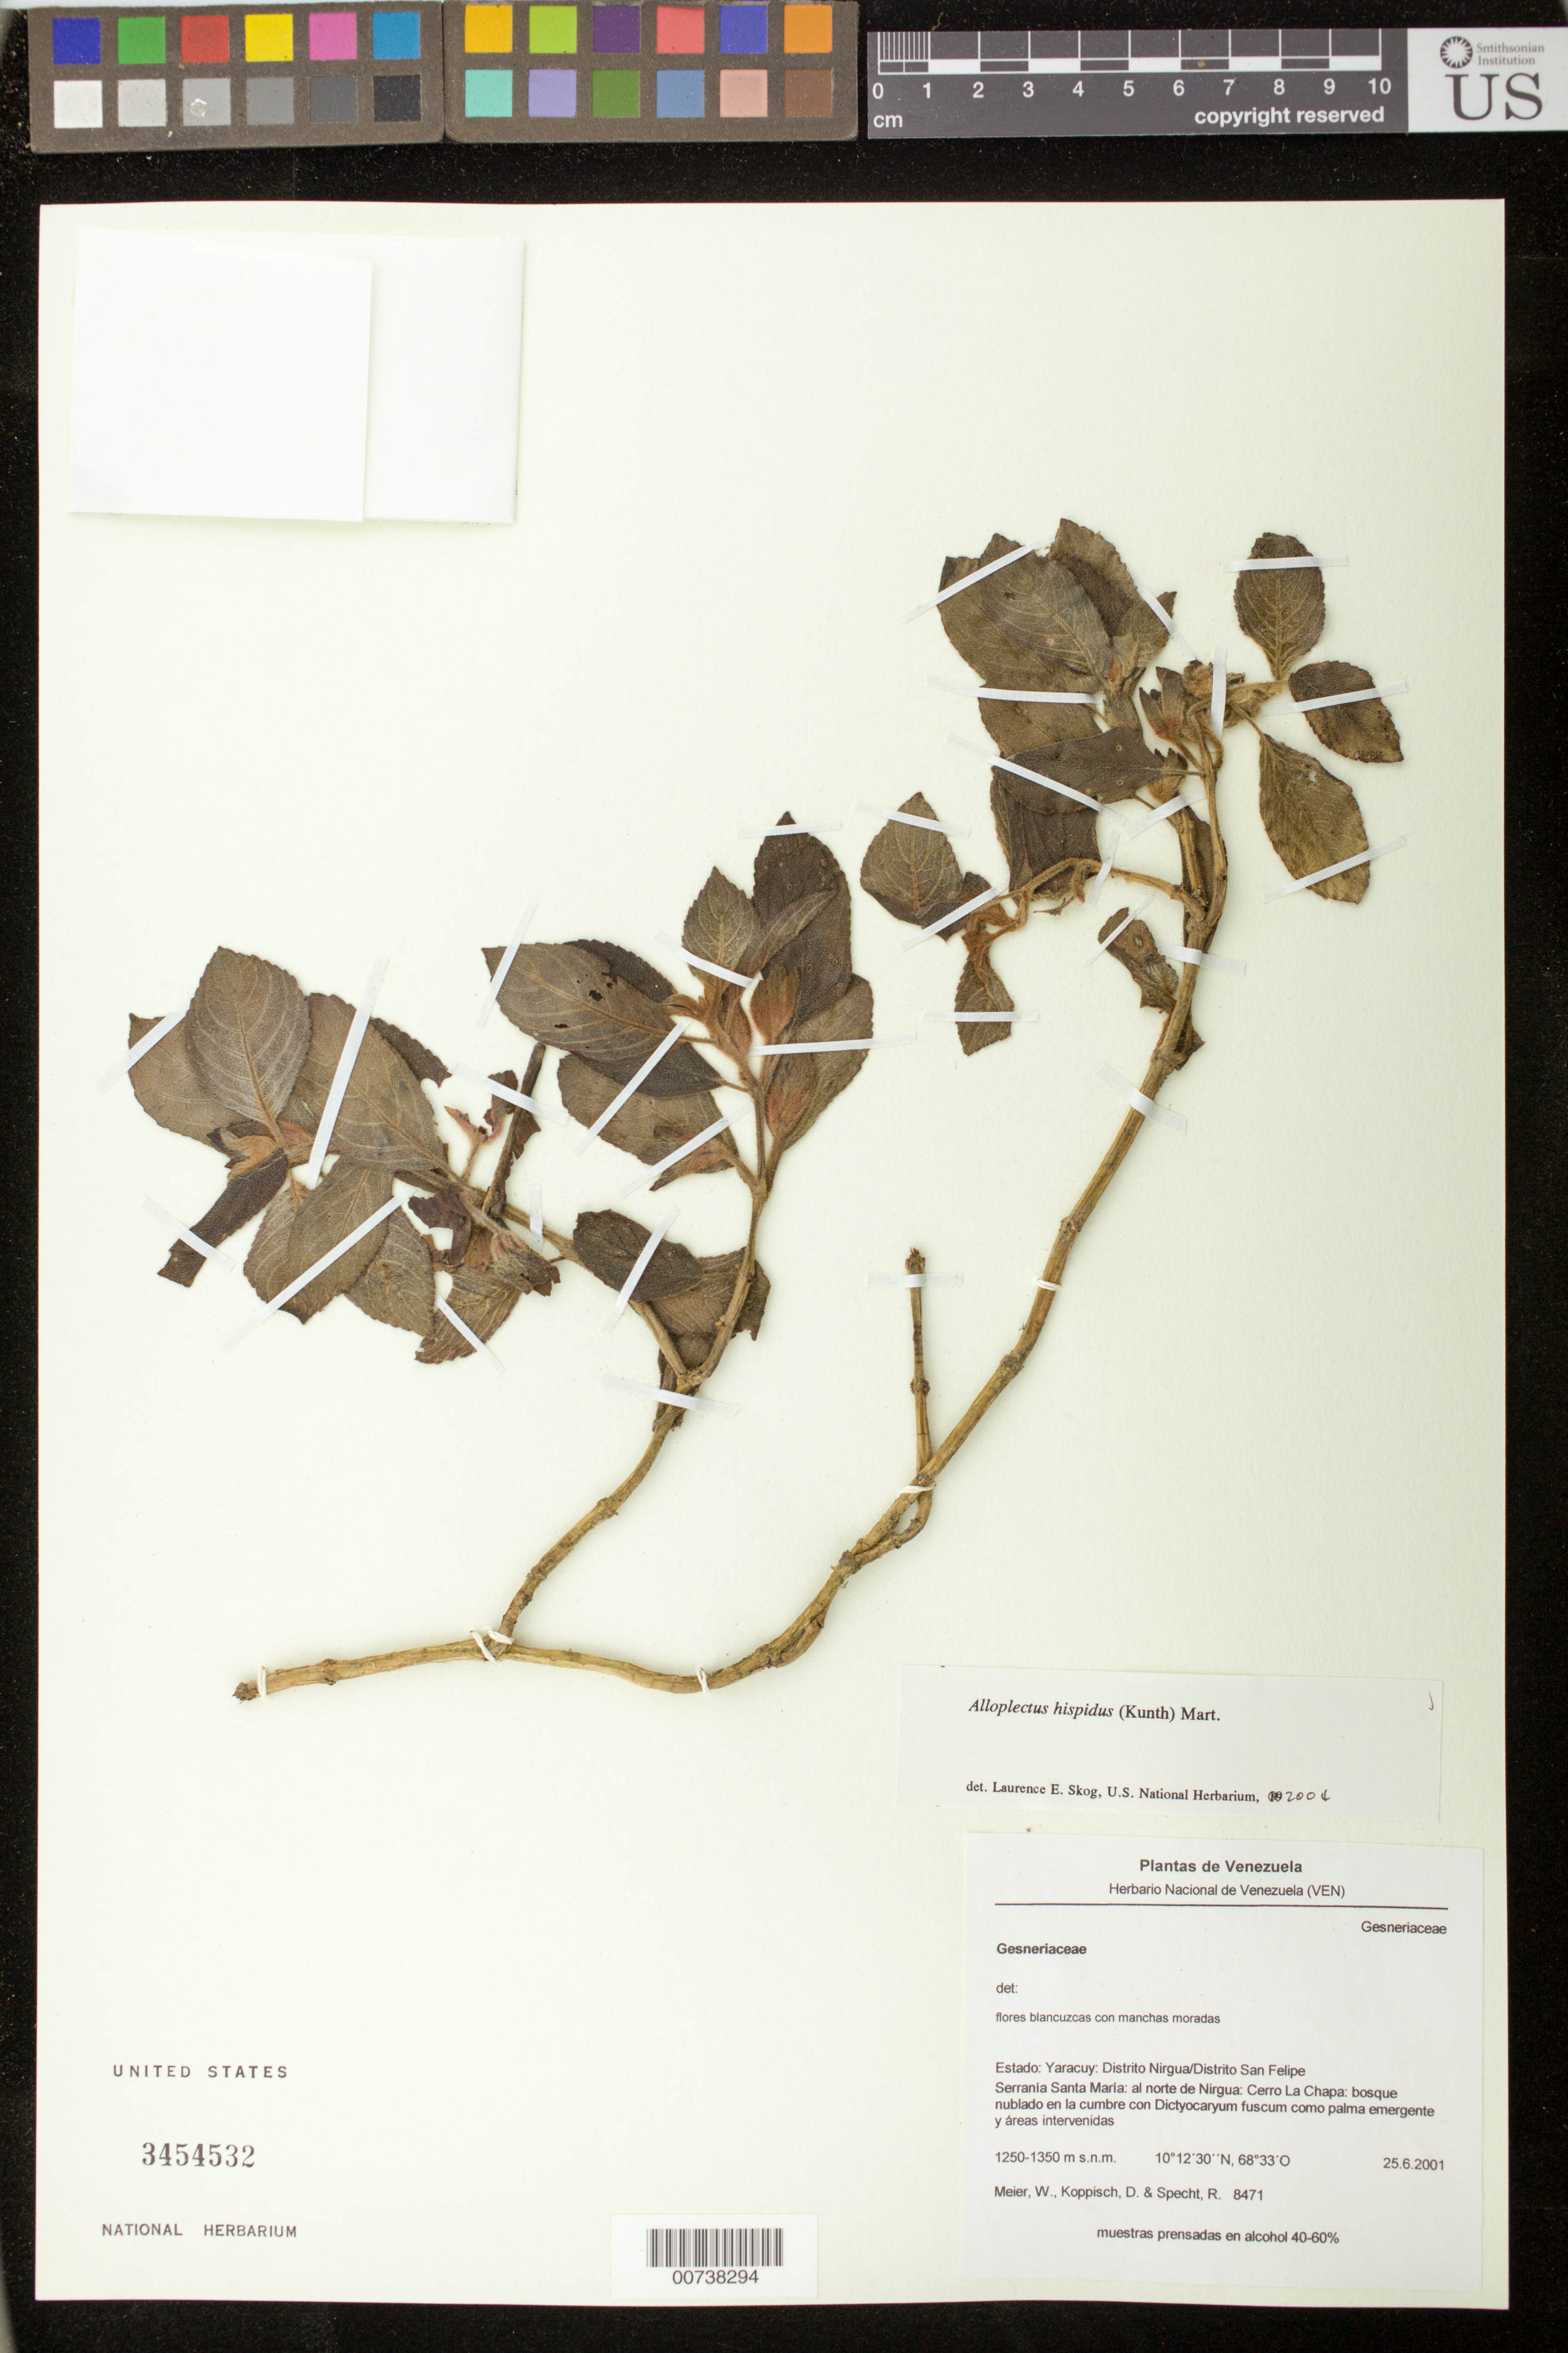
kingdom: Plantae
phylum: Tracheophyta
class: Magnoliopsida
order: Lamiales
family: Gesneriaceae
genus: Alloplectus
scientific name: Alloplectus hispidus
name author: (Kunth) Mart.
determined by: Skog, Laurence E.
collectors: W. Meier, D. Koppisch & R. L. Specht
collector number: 8471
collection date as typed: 25 Jun 2001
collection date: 2001-06-25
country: Venezuela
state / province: Yaracuy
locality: Distrito Nirgua/Distrito San Felipe. Serranía Santa María: al norte de Nirgua, Cerro La Chapa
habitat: Bosque nublado en la cumbre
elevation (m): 1250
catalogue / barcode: US 3454532